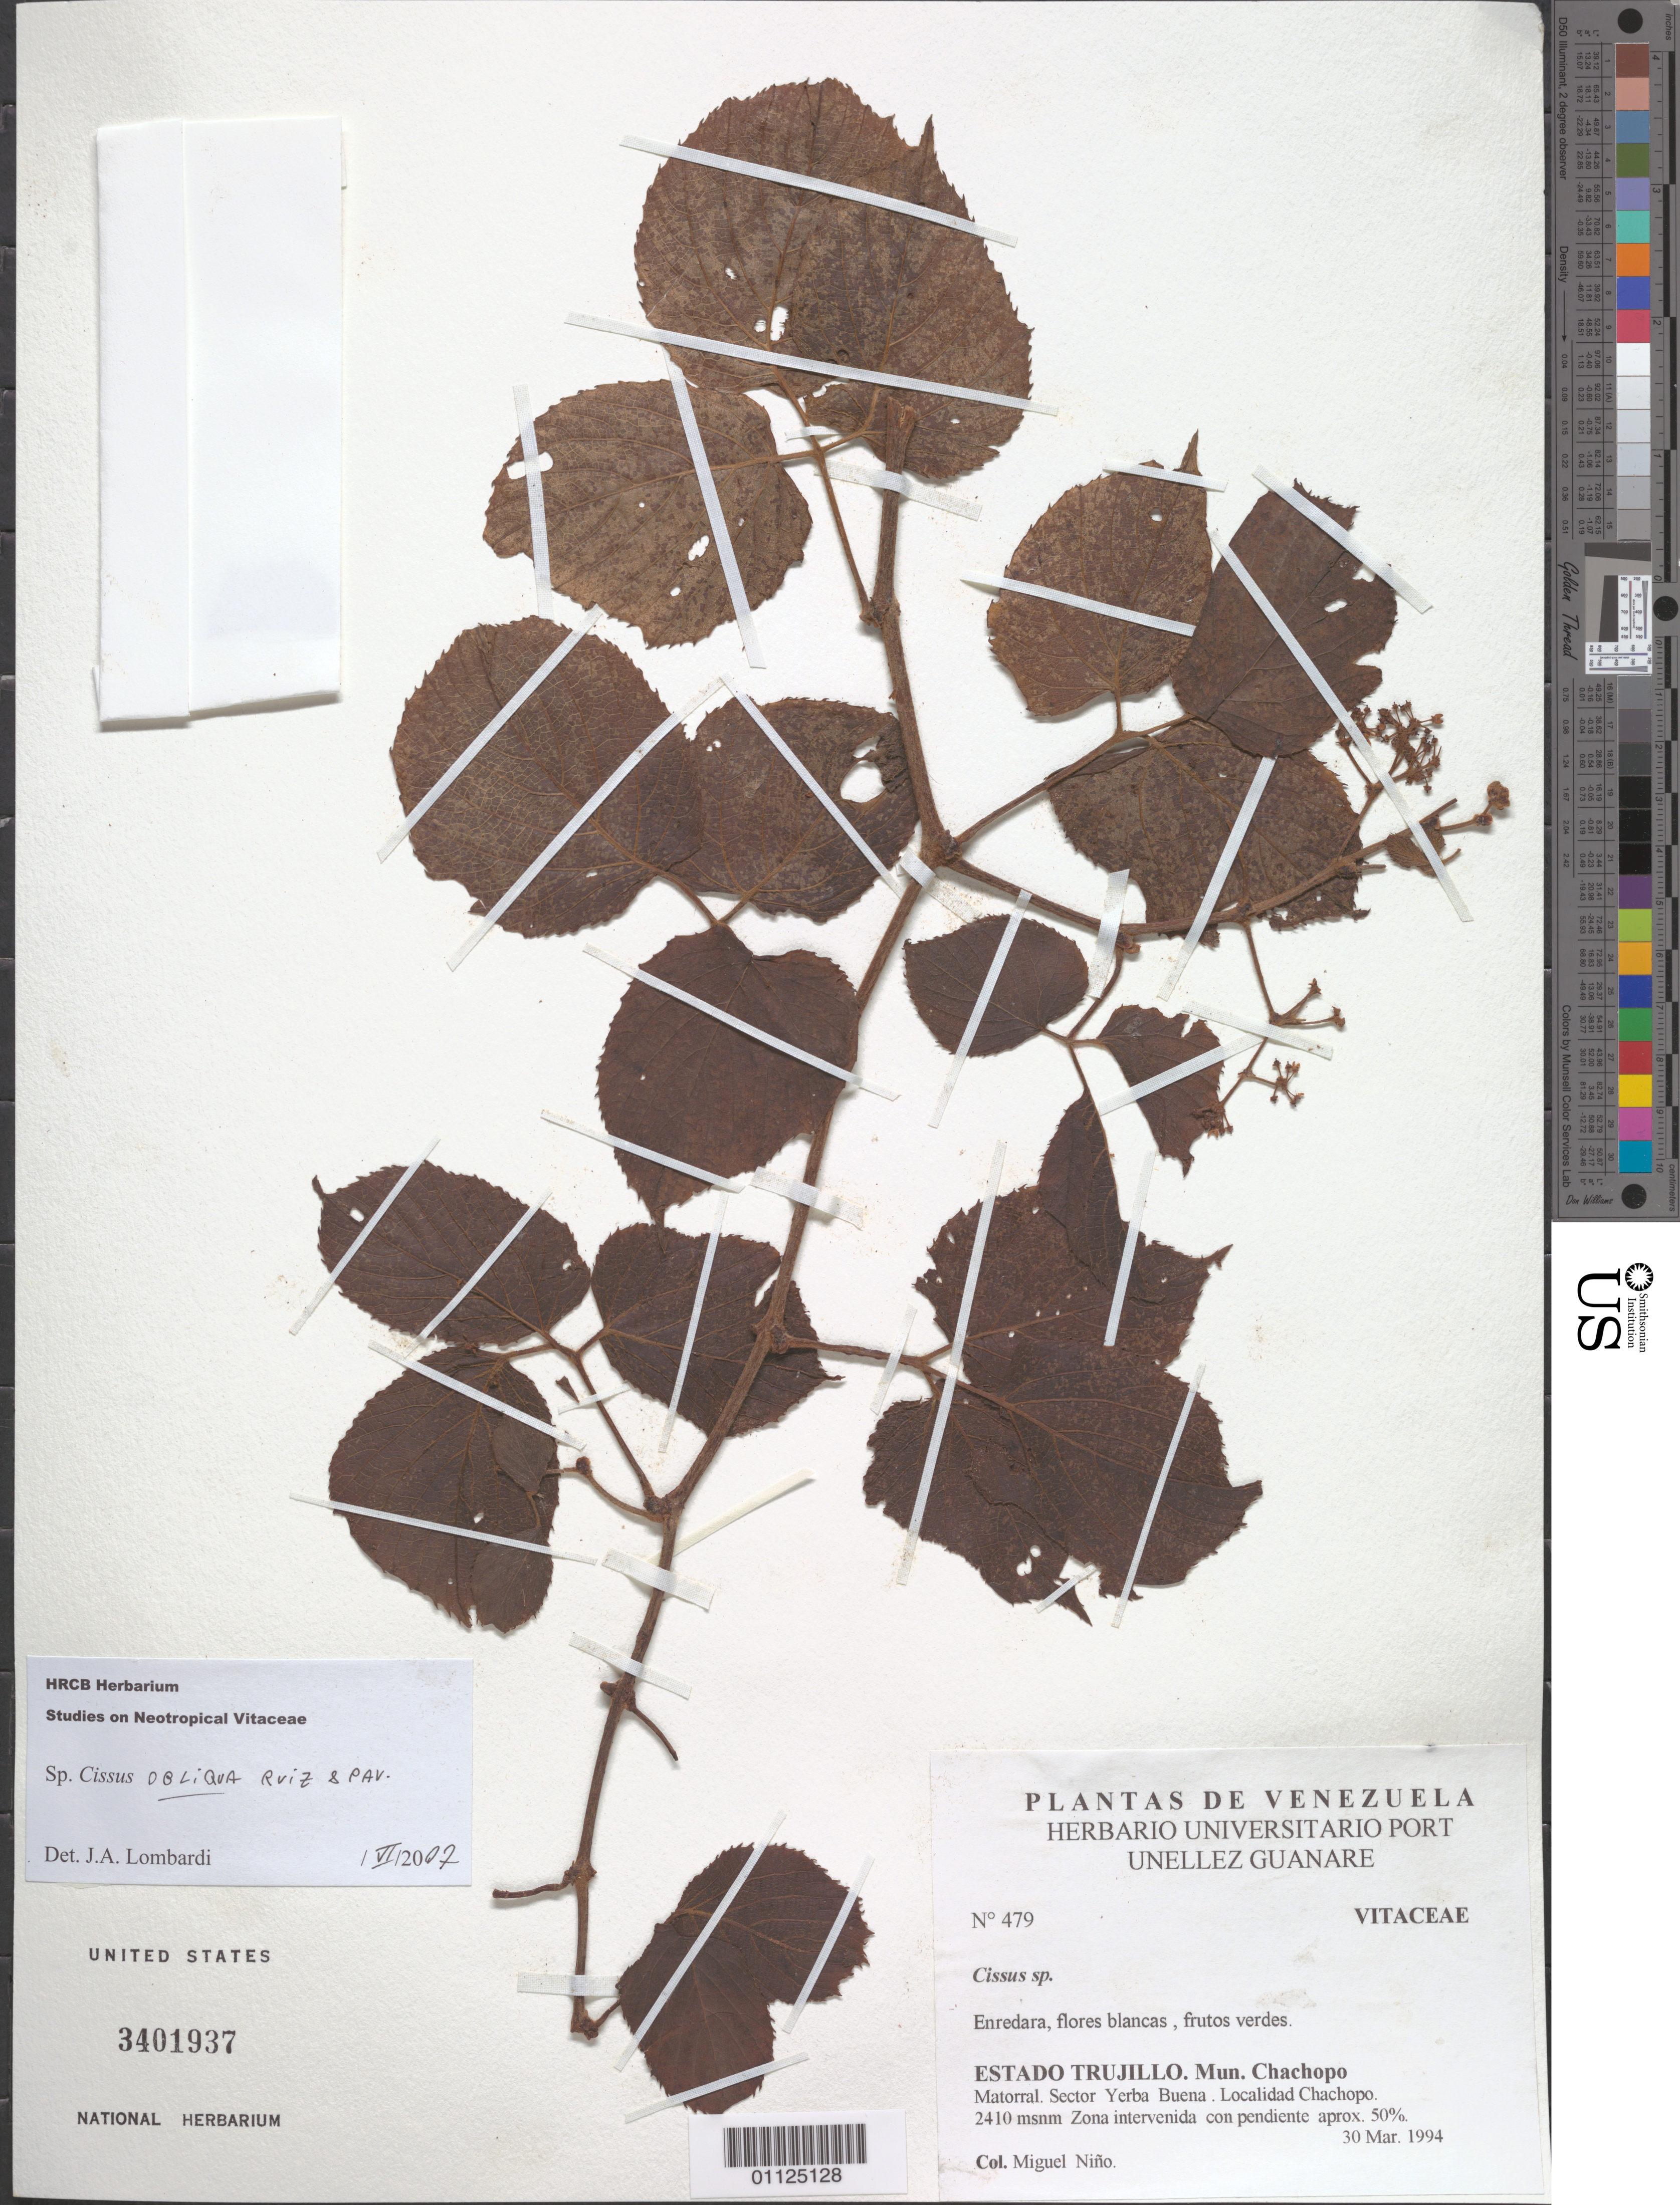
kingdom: Plantae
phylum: Tracheophyta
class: Magnoliopsida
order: Vitales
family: Vitaceae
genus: Cissus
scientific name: Cissus obliqua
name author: Ruiz & Pav.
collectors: S. M. Niño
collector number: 479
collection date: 1994-03-30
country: Venezuela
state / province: Trujillo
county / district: Trujillo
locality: Sector Yerba Buena. Localidad Chachopo.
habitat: Enredara.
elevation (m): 2410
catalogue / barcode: US 3401937